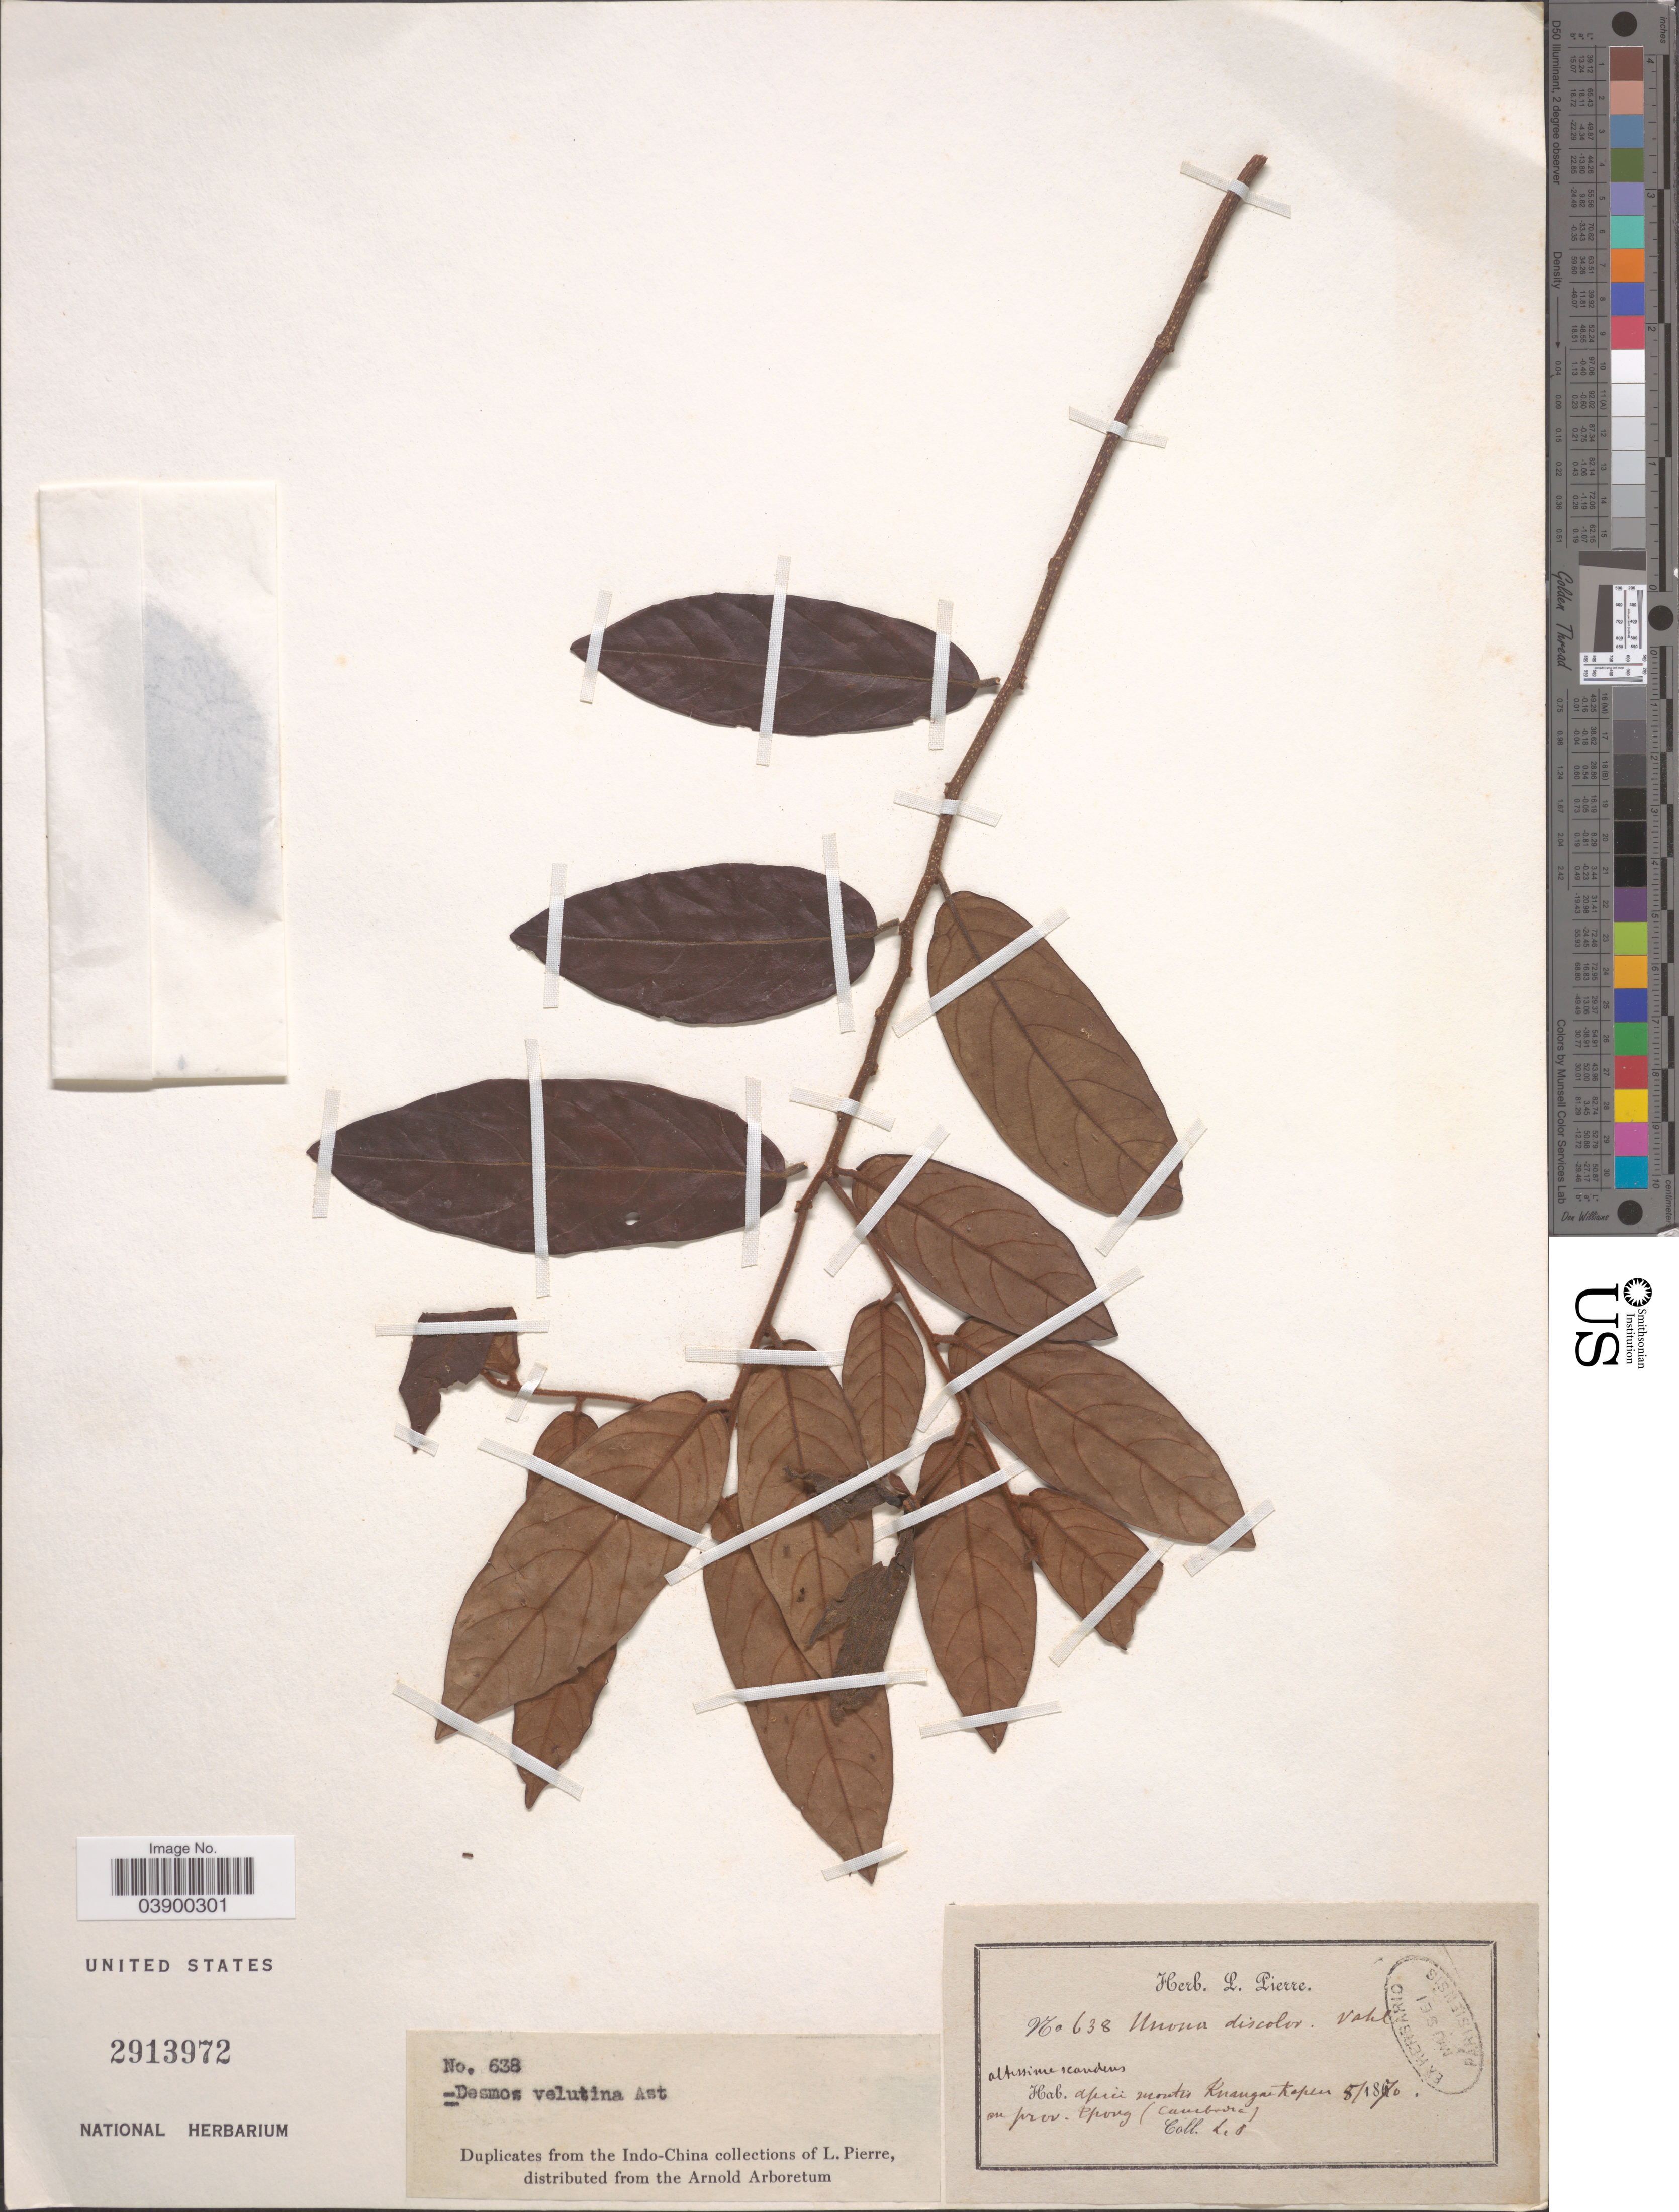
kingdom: Plantae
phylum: Tracheophyta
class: Magnoliopsida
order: Magnoliales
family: Annonaceae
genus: Desmos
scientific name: Desmos velutinus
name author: (Hance) Ast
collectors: L. Pierre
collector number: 638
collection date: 1870-05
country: Cambodia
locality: Apici montis Kuangn Kapen on prov. Tpong. [interpreted]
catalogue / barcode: US 2913972